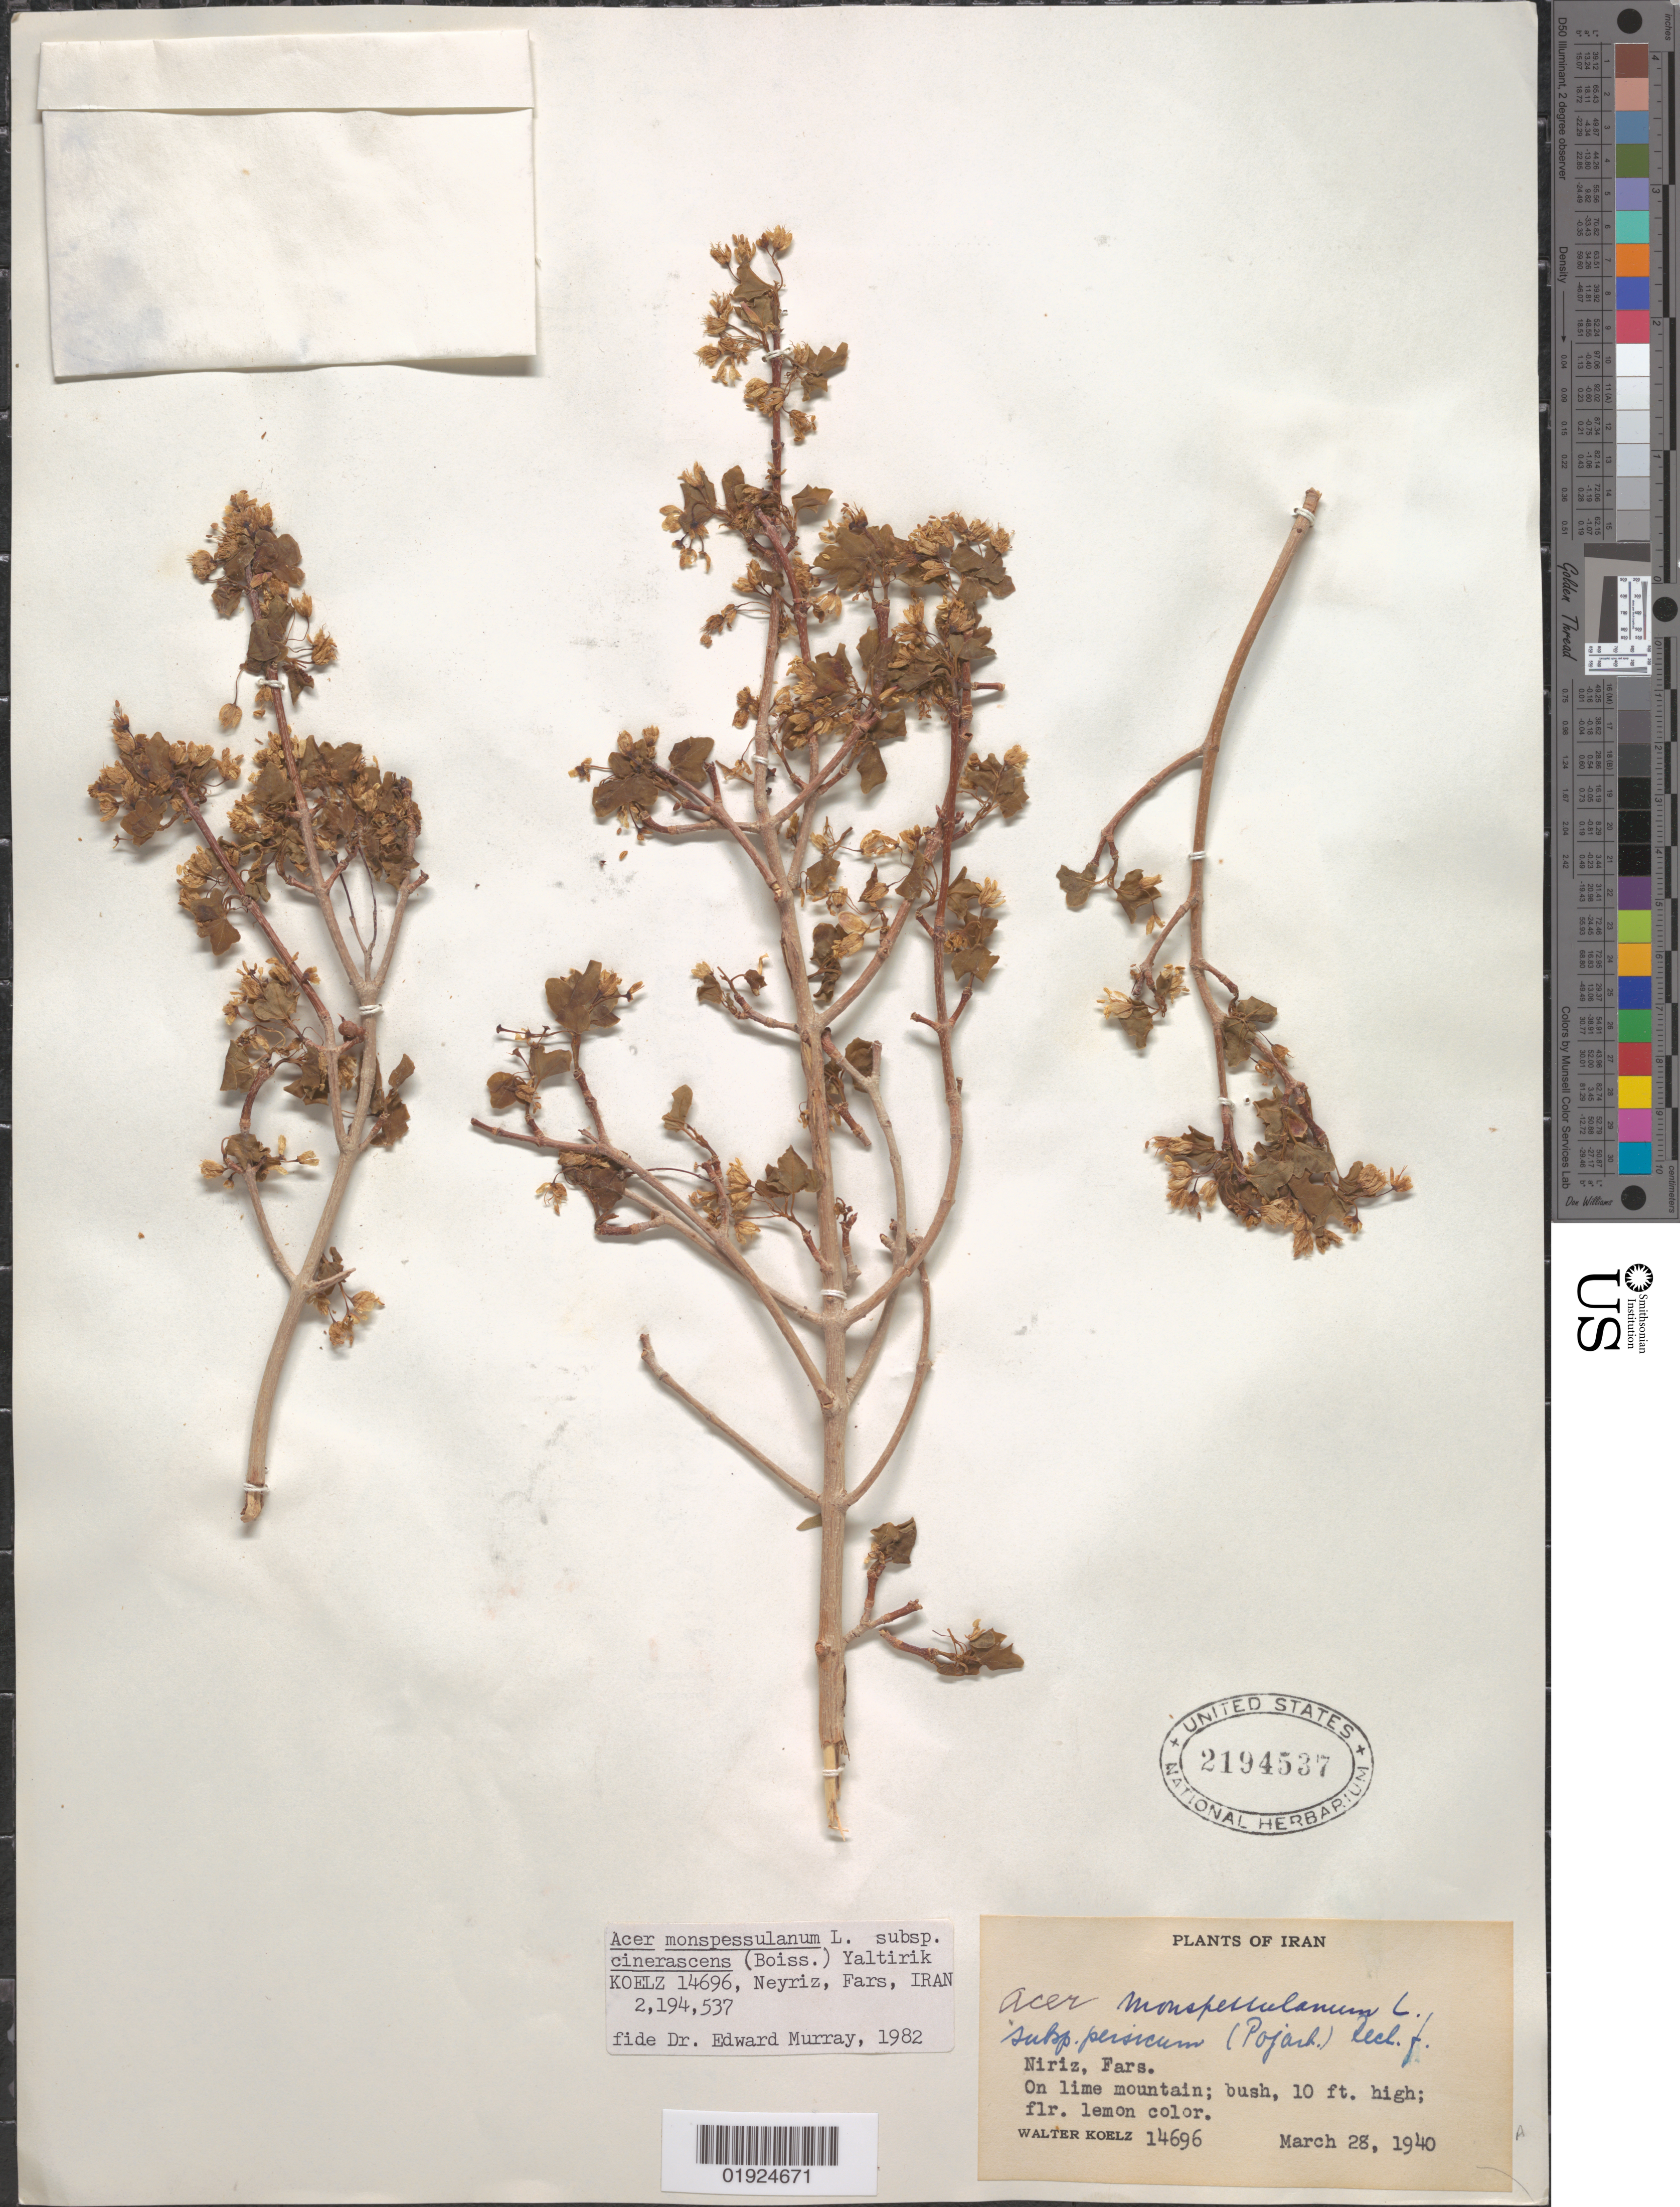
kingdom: Plantae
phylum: Tracheophyta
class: Magnoliopsida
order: Sapindales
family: Sapindaceae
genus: Acer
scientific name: Acer monspessulanum subsp. cinerascens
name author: (Boiss.) Yaltirik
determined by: Murray, Edward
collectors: W. N. Koelz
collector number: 14696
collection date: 1940-03-28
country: Iran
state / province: Fars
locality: Niriz [Neyriz]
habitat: On lime mountain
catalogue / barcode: US 2194537